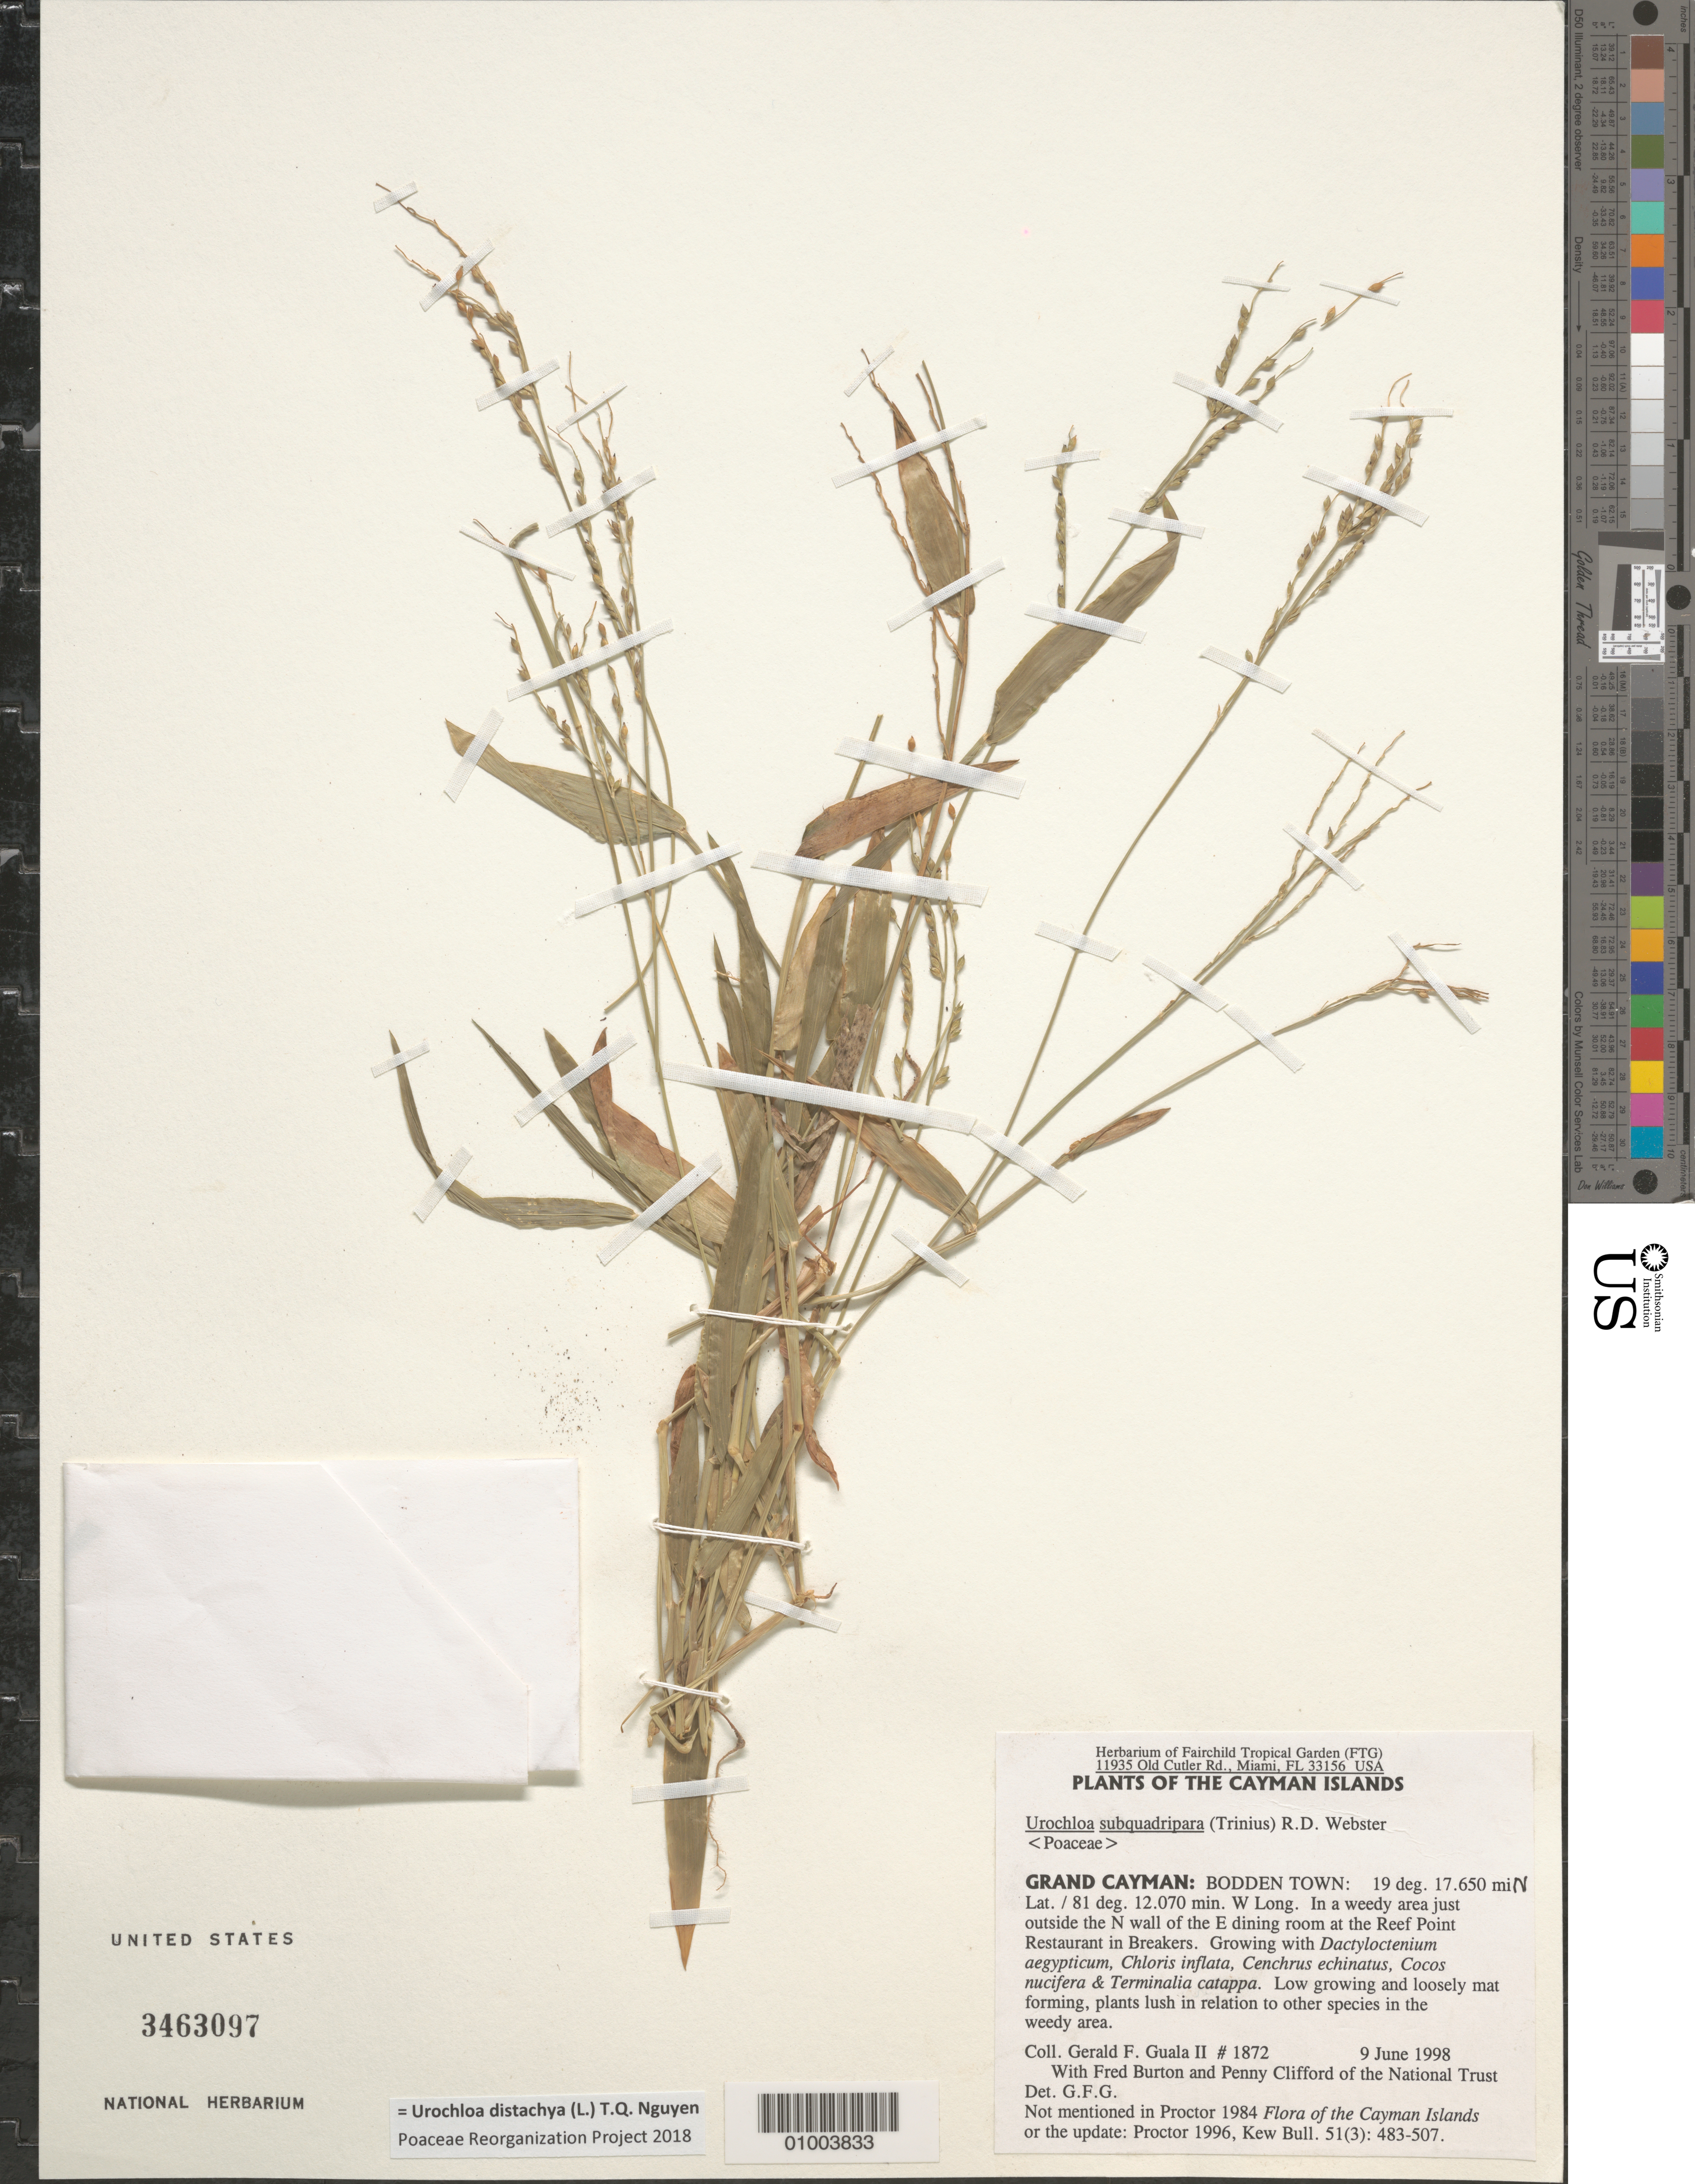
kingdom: Plantae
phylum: Tracheophyta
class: Liliopsida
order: Poales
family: Poaceae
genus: Urochloa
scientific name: Urochloa subquadripara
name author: (Trin.) R.D. Webster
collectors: G. Guala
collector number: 1872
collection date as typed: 09 Jun 1998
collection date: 1998-06-09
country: Cayman Islands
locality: Bodden Town. In a weedy area just outside the N wall of the E dining room at the Reef Point Restaurant in Breakers. Low growing and loosely mat forming, plants lush in relation to other species.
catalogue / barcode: US 3463097